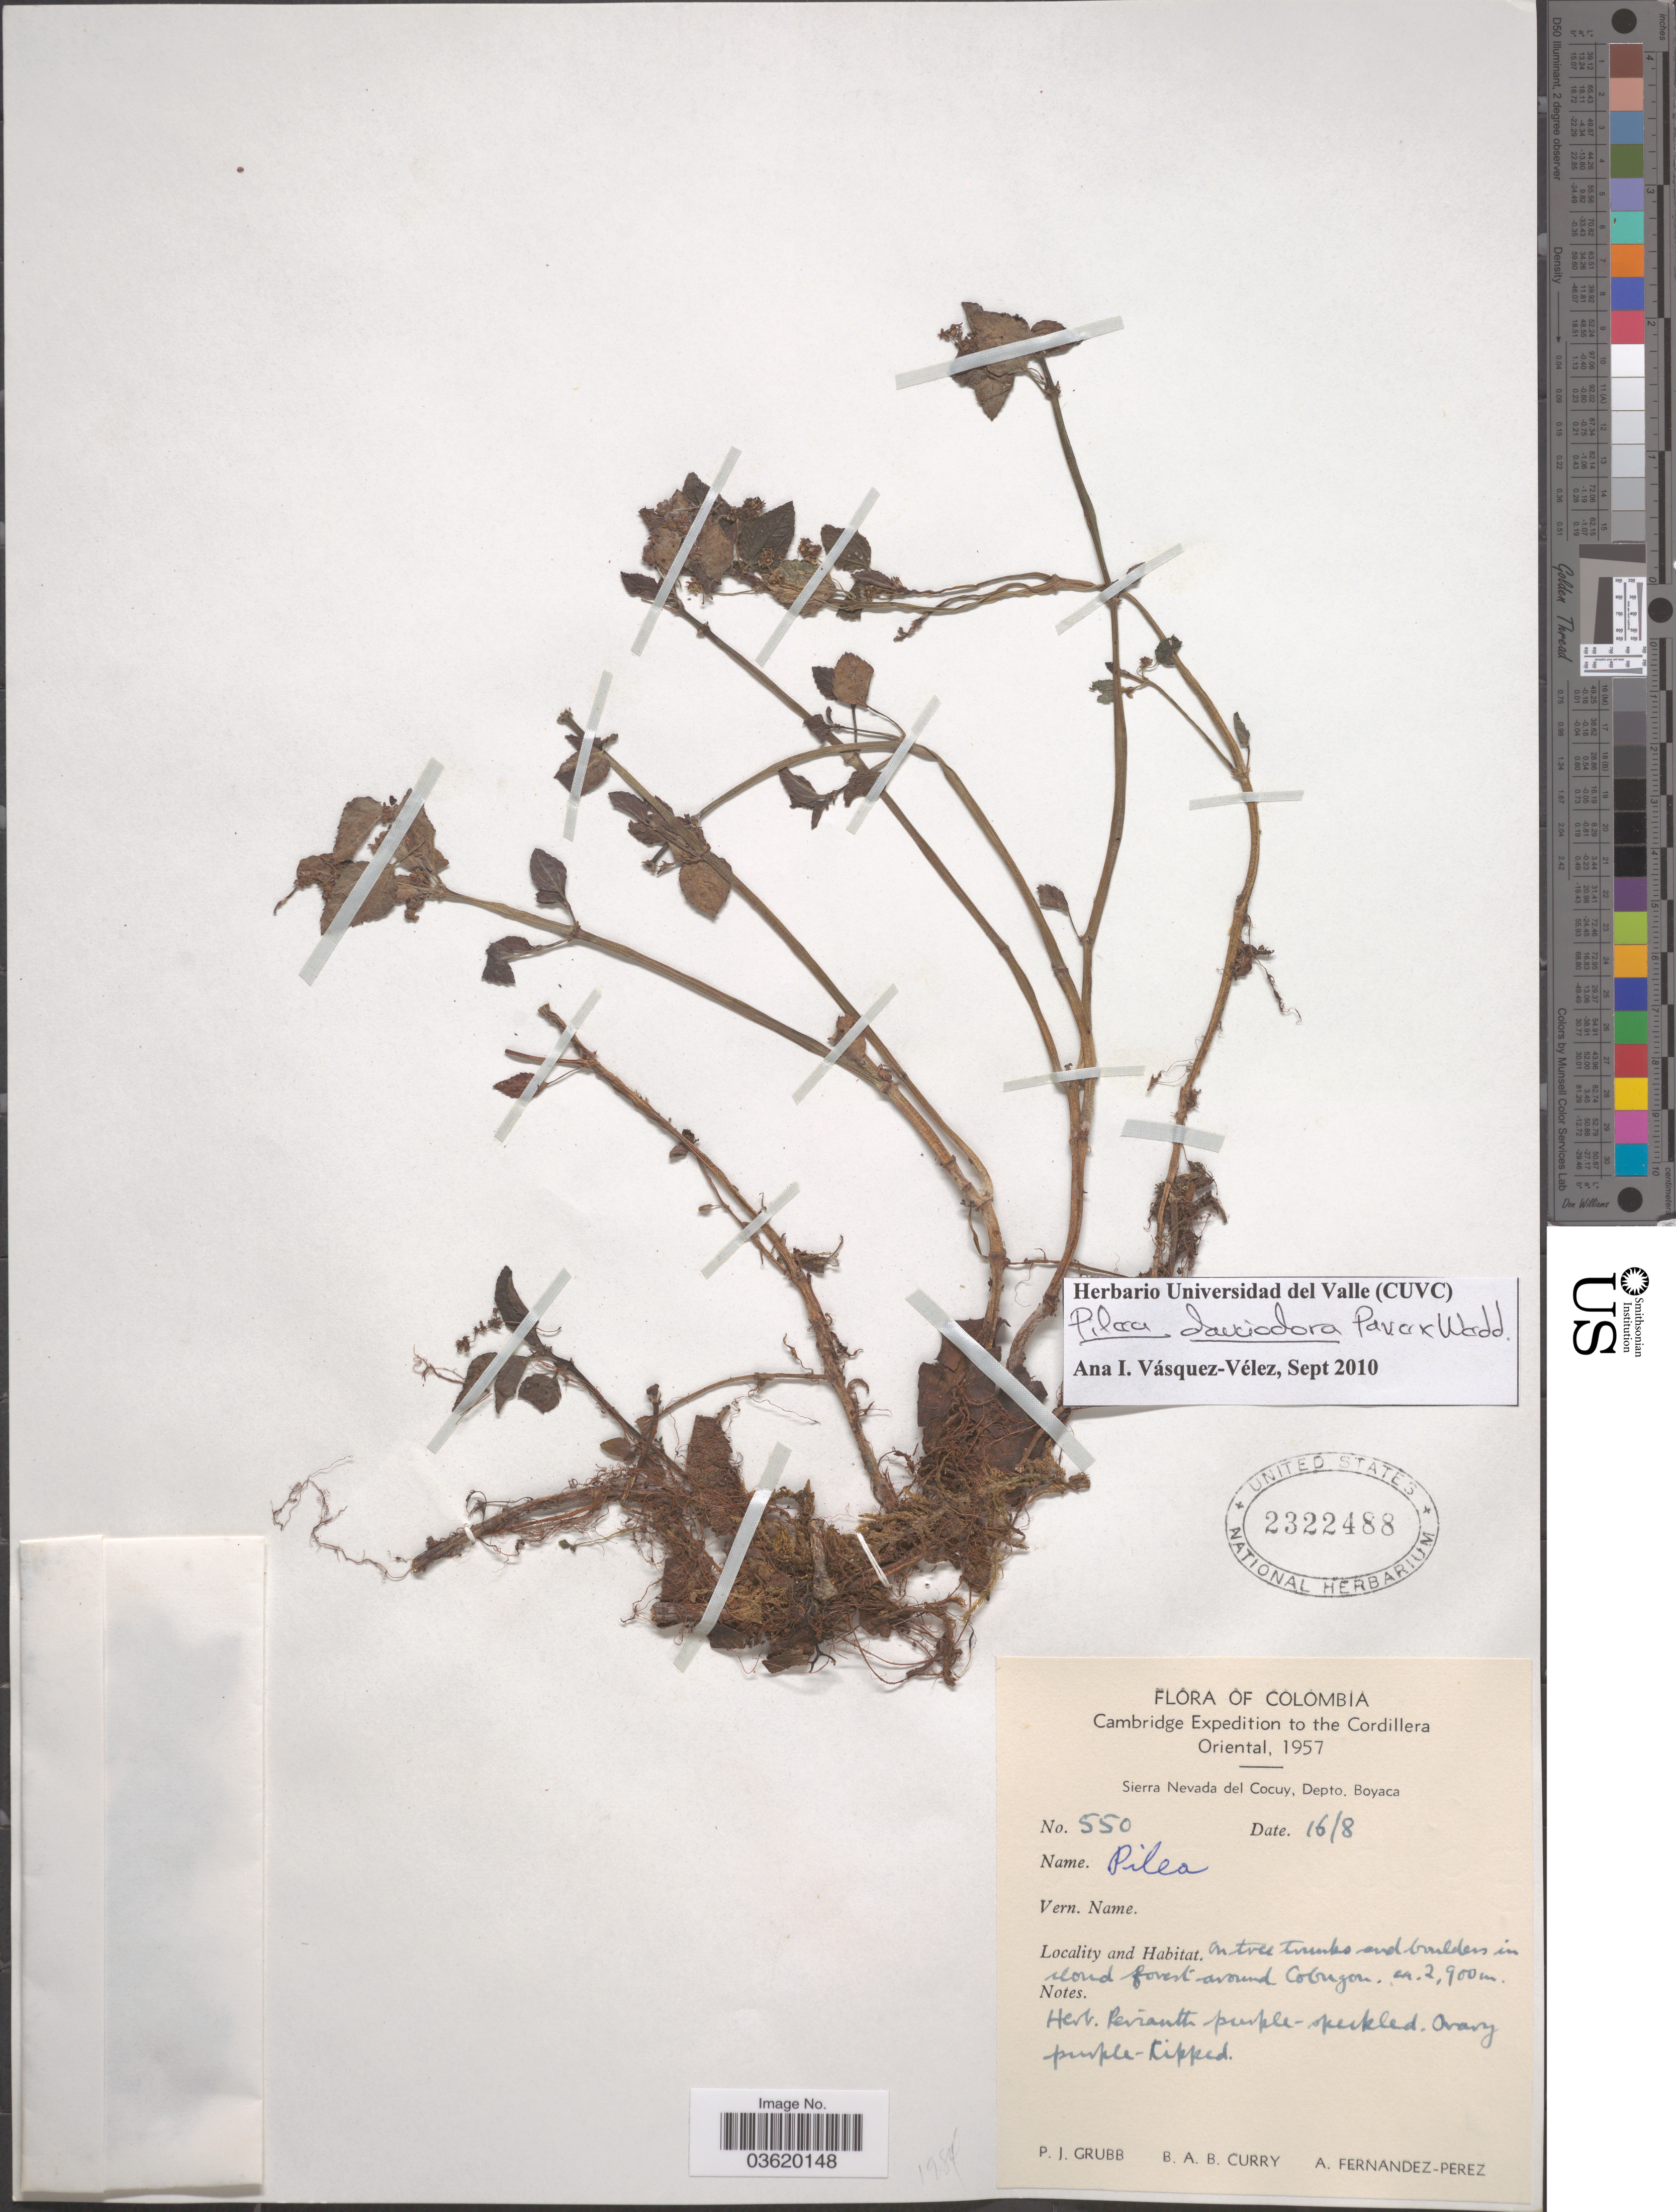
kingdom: Plantae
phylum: Tracheophyta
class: Magnoliopsida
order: Rosales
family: Urticaceae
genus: Pilea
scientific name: Pilea dauciodora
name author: Pav. ex Wedd.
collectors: P. J. Grubb, B. Curry & A. Fernández-Pérez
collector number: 550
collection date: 1957-08-16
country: Colombia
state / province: Boyacá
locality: The Cordillera Oriental. Sierra Nevada del Cocuy, Depto. Boyaca.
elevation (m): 2900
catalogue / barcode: US 2322488